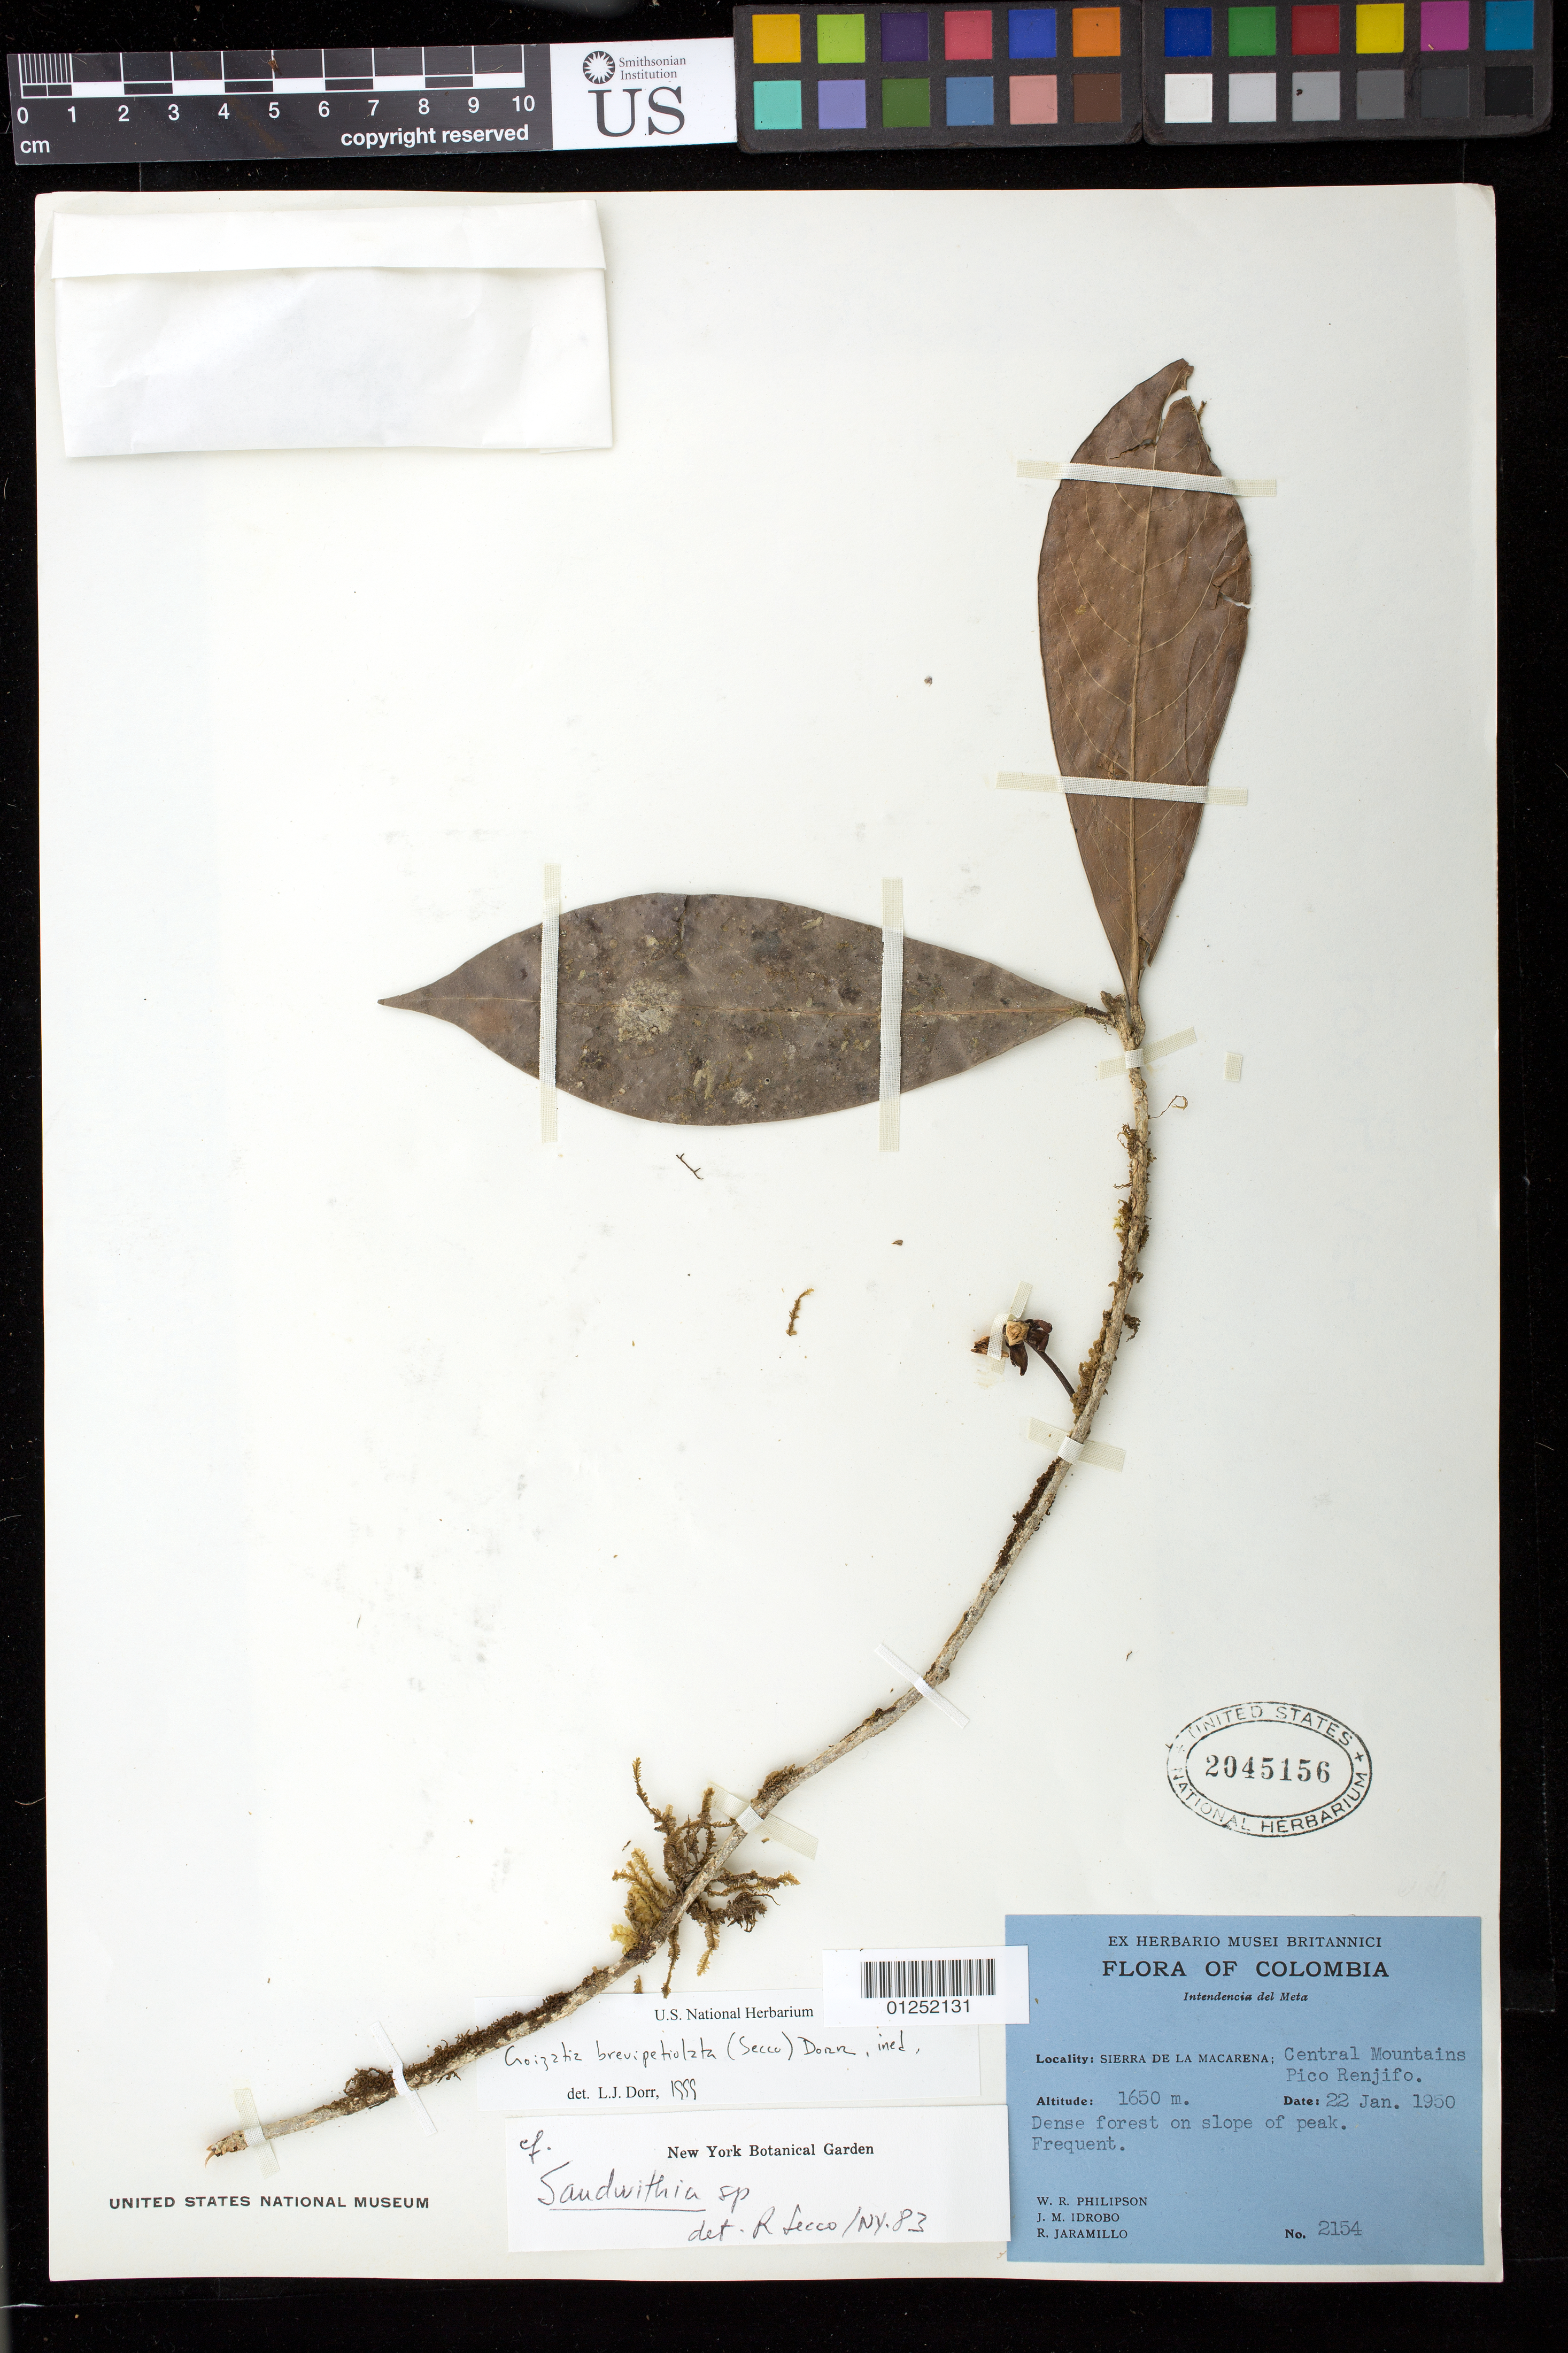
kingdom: Plantae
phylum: Tracheophyta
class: Magnoliopsida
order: Malpighiales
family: Phyllanthaceae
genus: Croizatia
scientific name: Croizatia brevipetiolata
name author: (Secco) Dorr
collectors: W. R. Philipson, J. M. Idrobo & R. Jaramillo M.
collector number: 2154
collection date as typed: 22 Jan 1950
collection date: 1950-01-22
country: Colombia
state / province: Meta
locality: Sierra de la Macarena; Central Mts Pico Renjifo.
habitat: Dense forest on slope of peak.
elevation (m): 1650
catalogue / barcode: US 2045156